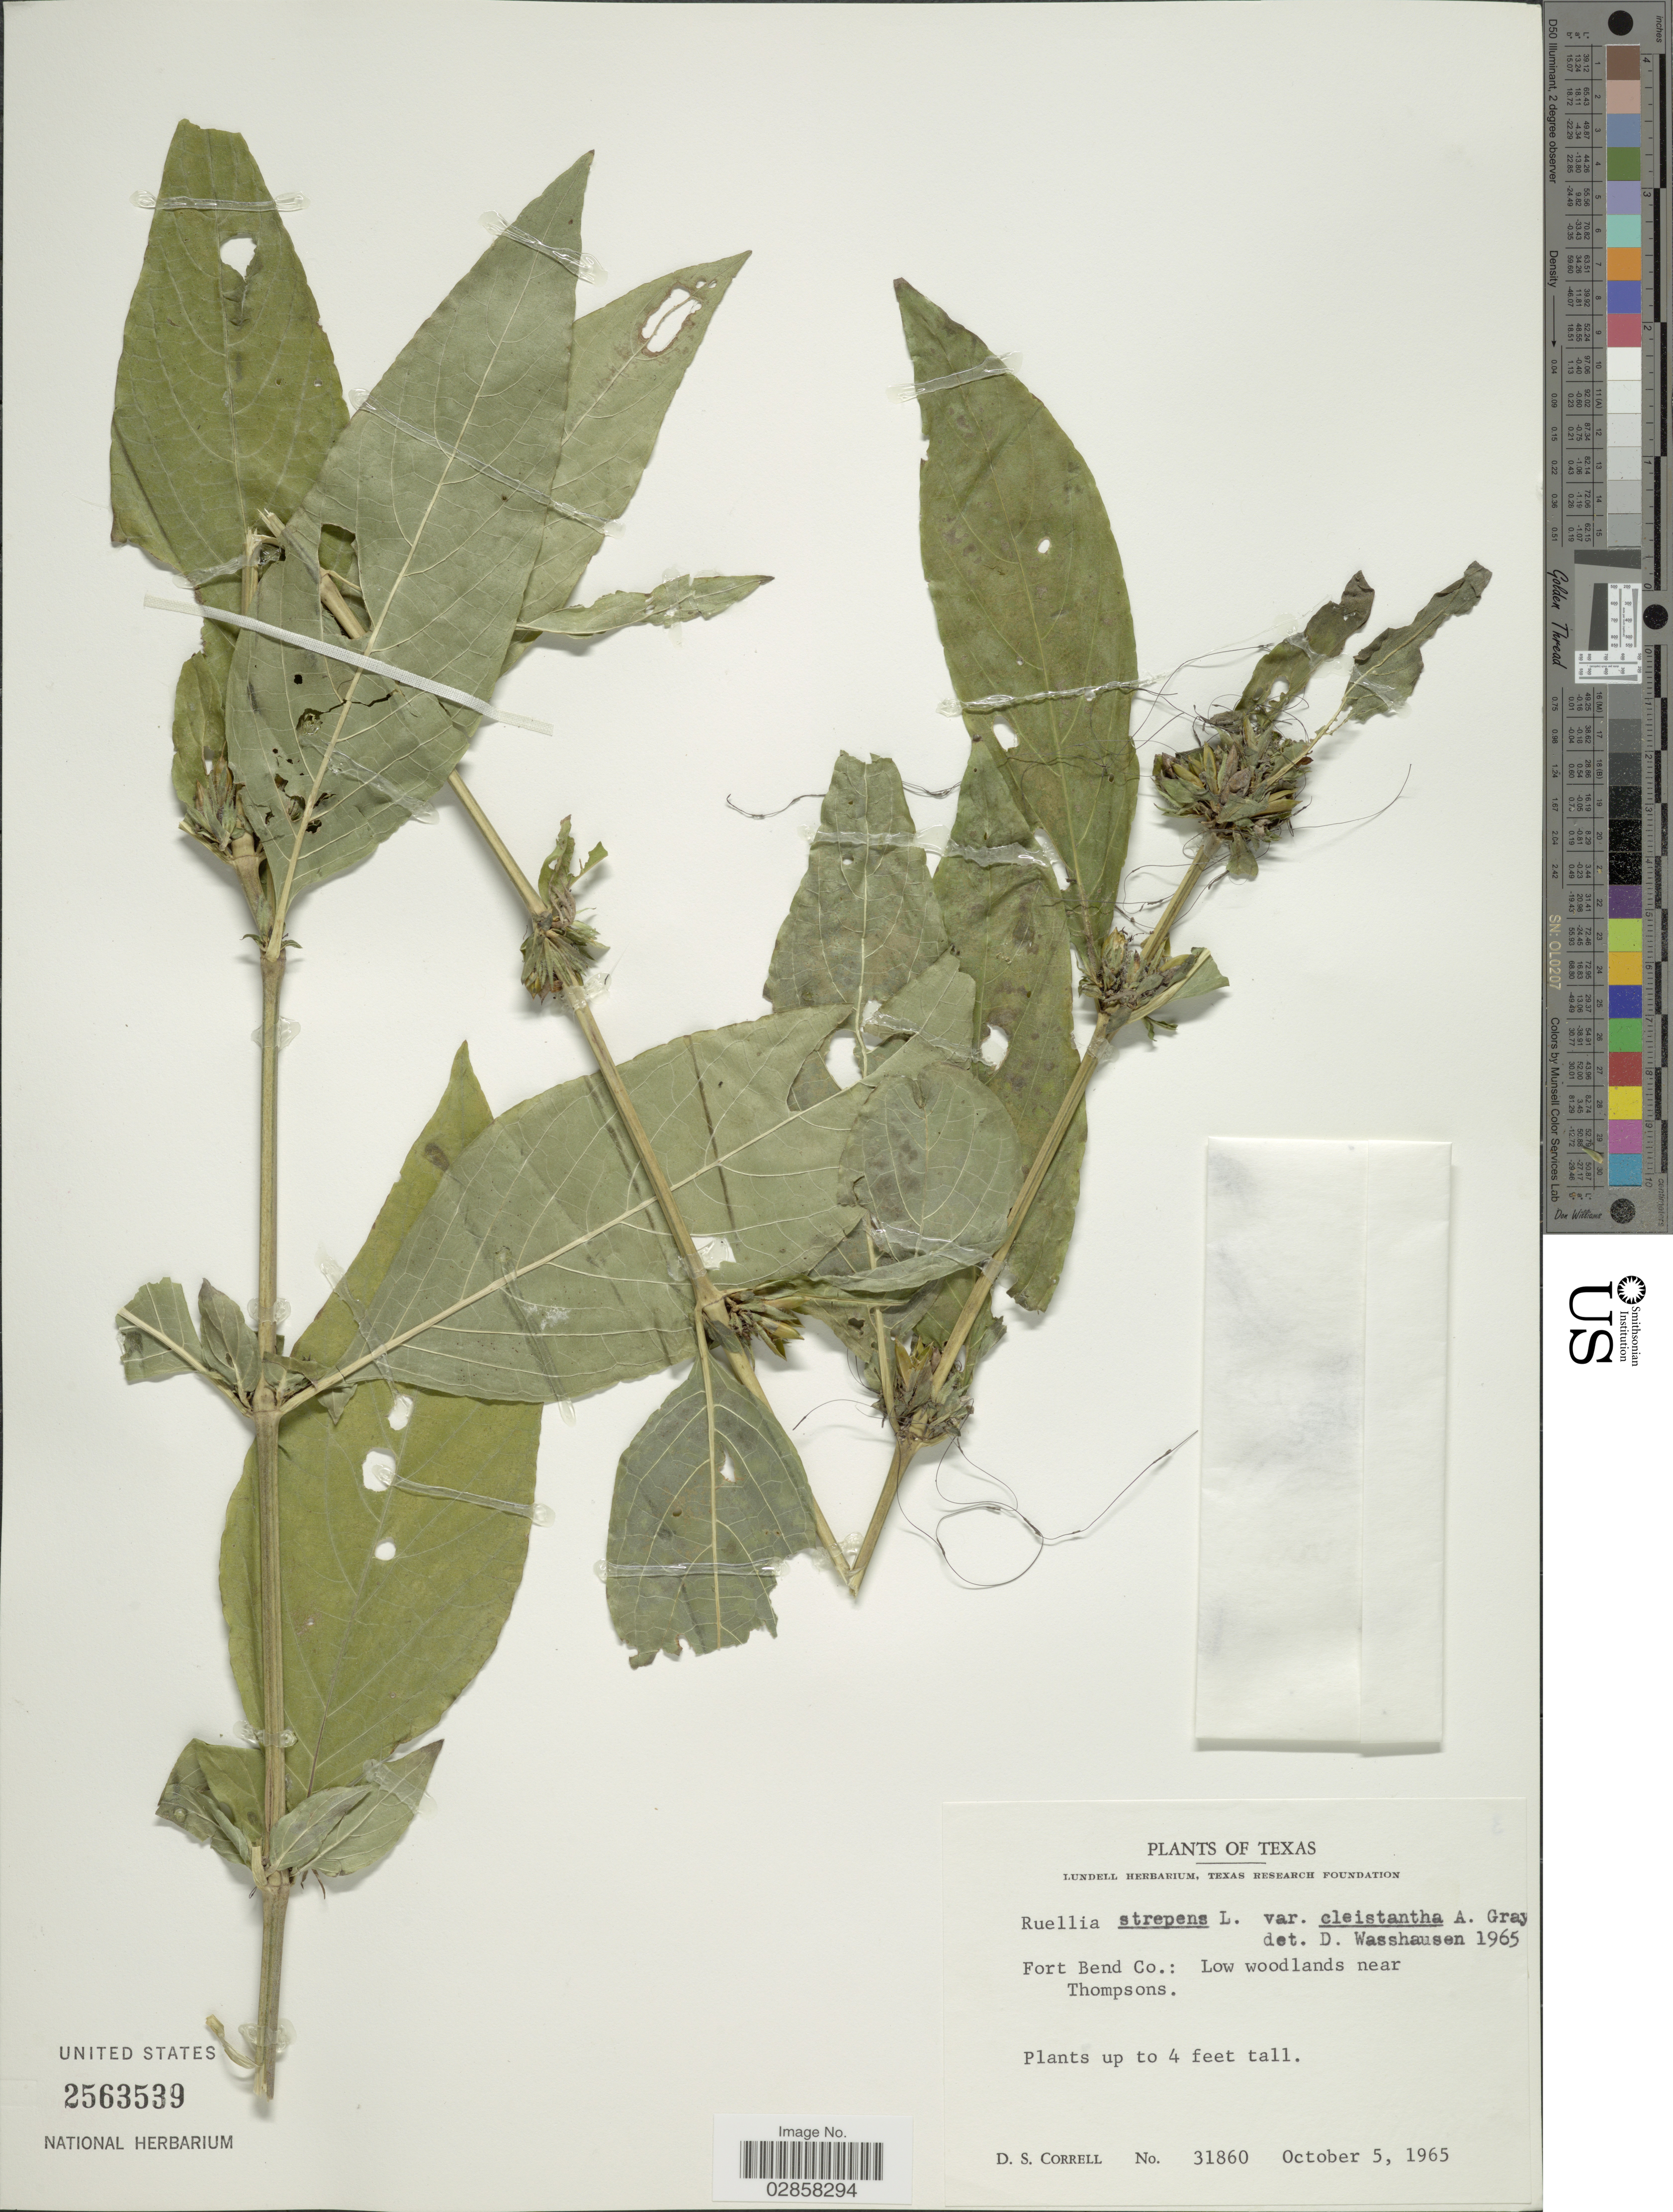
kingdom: Plantae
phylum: Tracheophyta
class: Magnoliopsida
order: Lamiales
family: Acanthaceae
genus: Ruellia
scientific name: Ruellia strepens f. cleistantha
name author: (A. Gray) S. McCoy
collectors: D. S. Correll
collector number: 31860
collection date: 1965-10-05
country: United States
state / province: Texas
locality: Fort Bend Co.: Low woodlands near Thompsons.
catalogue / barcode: US 2563539